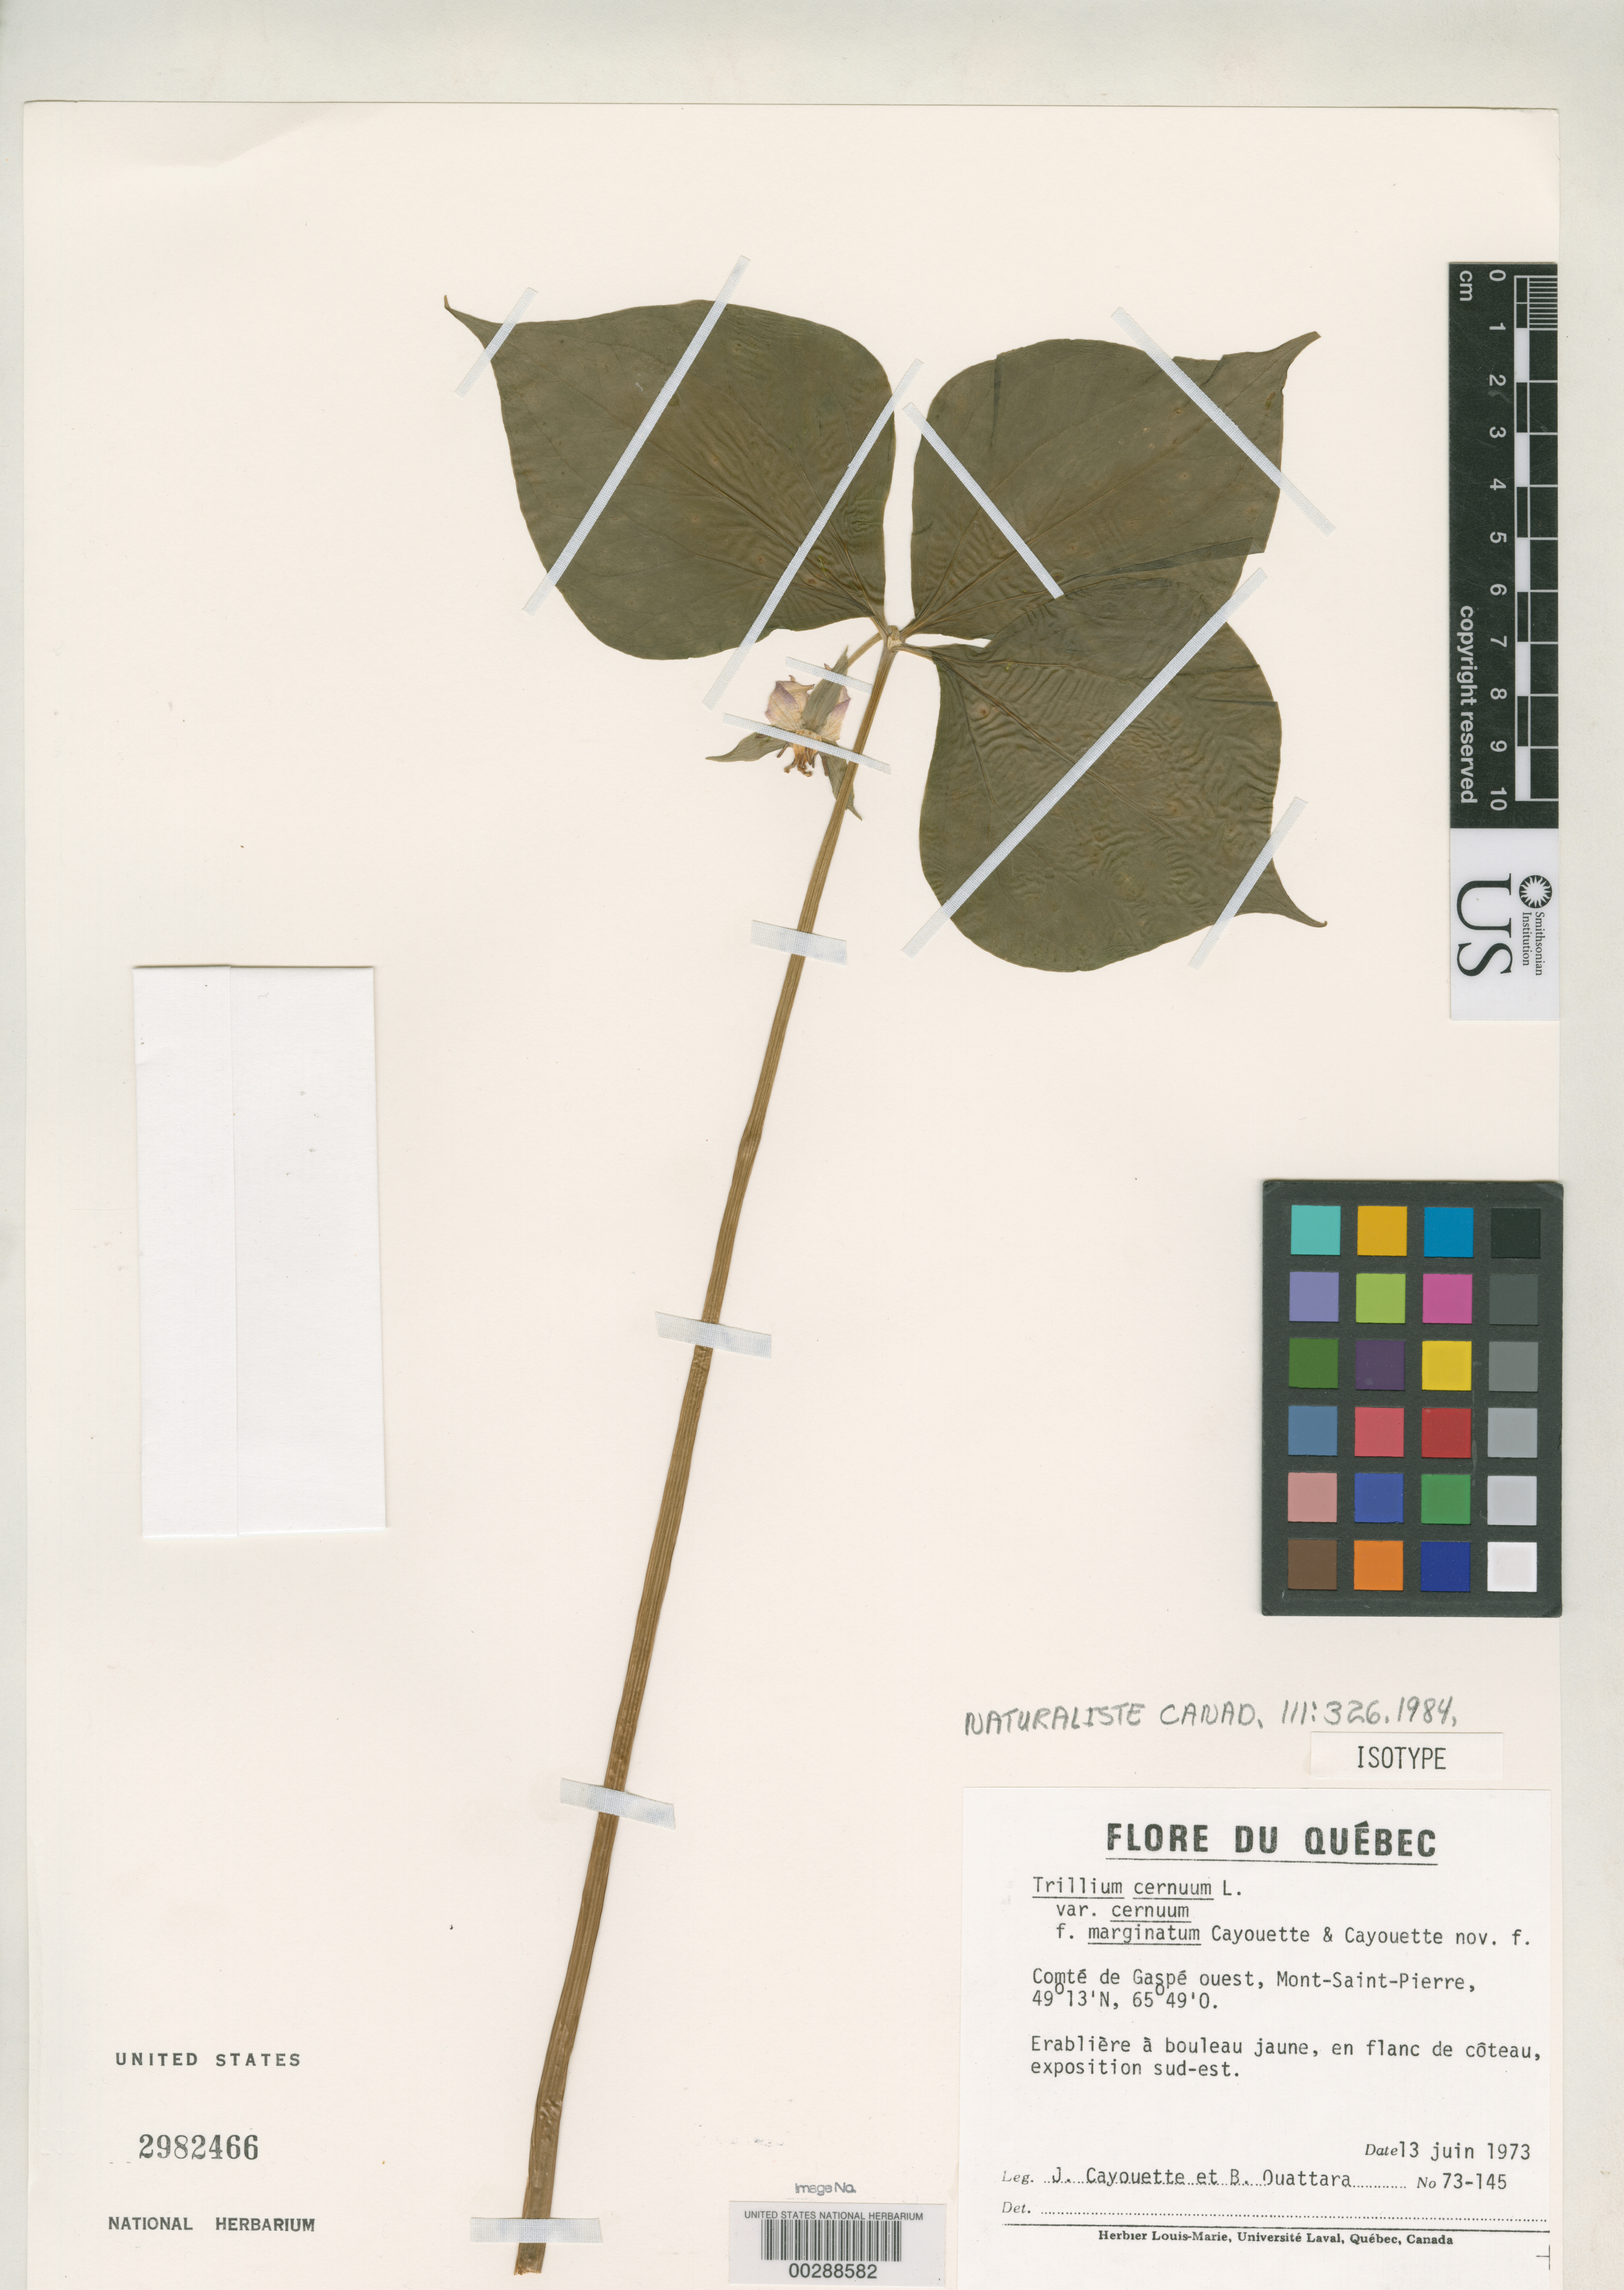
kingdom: Plantae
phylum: Tracheophyta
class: Liliopsida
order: Liliales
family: Melanthiaceae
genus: Trillium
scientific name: Trillium cernuum f. marginatum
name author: Cayouette & Cayouette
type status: Isotype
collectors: J. Cayouette & B. Ouattara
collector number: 73-145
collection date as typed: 13 Jun 1973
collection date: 1973-06-13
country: Canada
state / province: Quebec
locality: Comtede Gaspe Ouest, Mont-Saint-Pierre.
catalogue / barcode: US 2982466